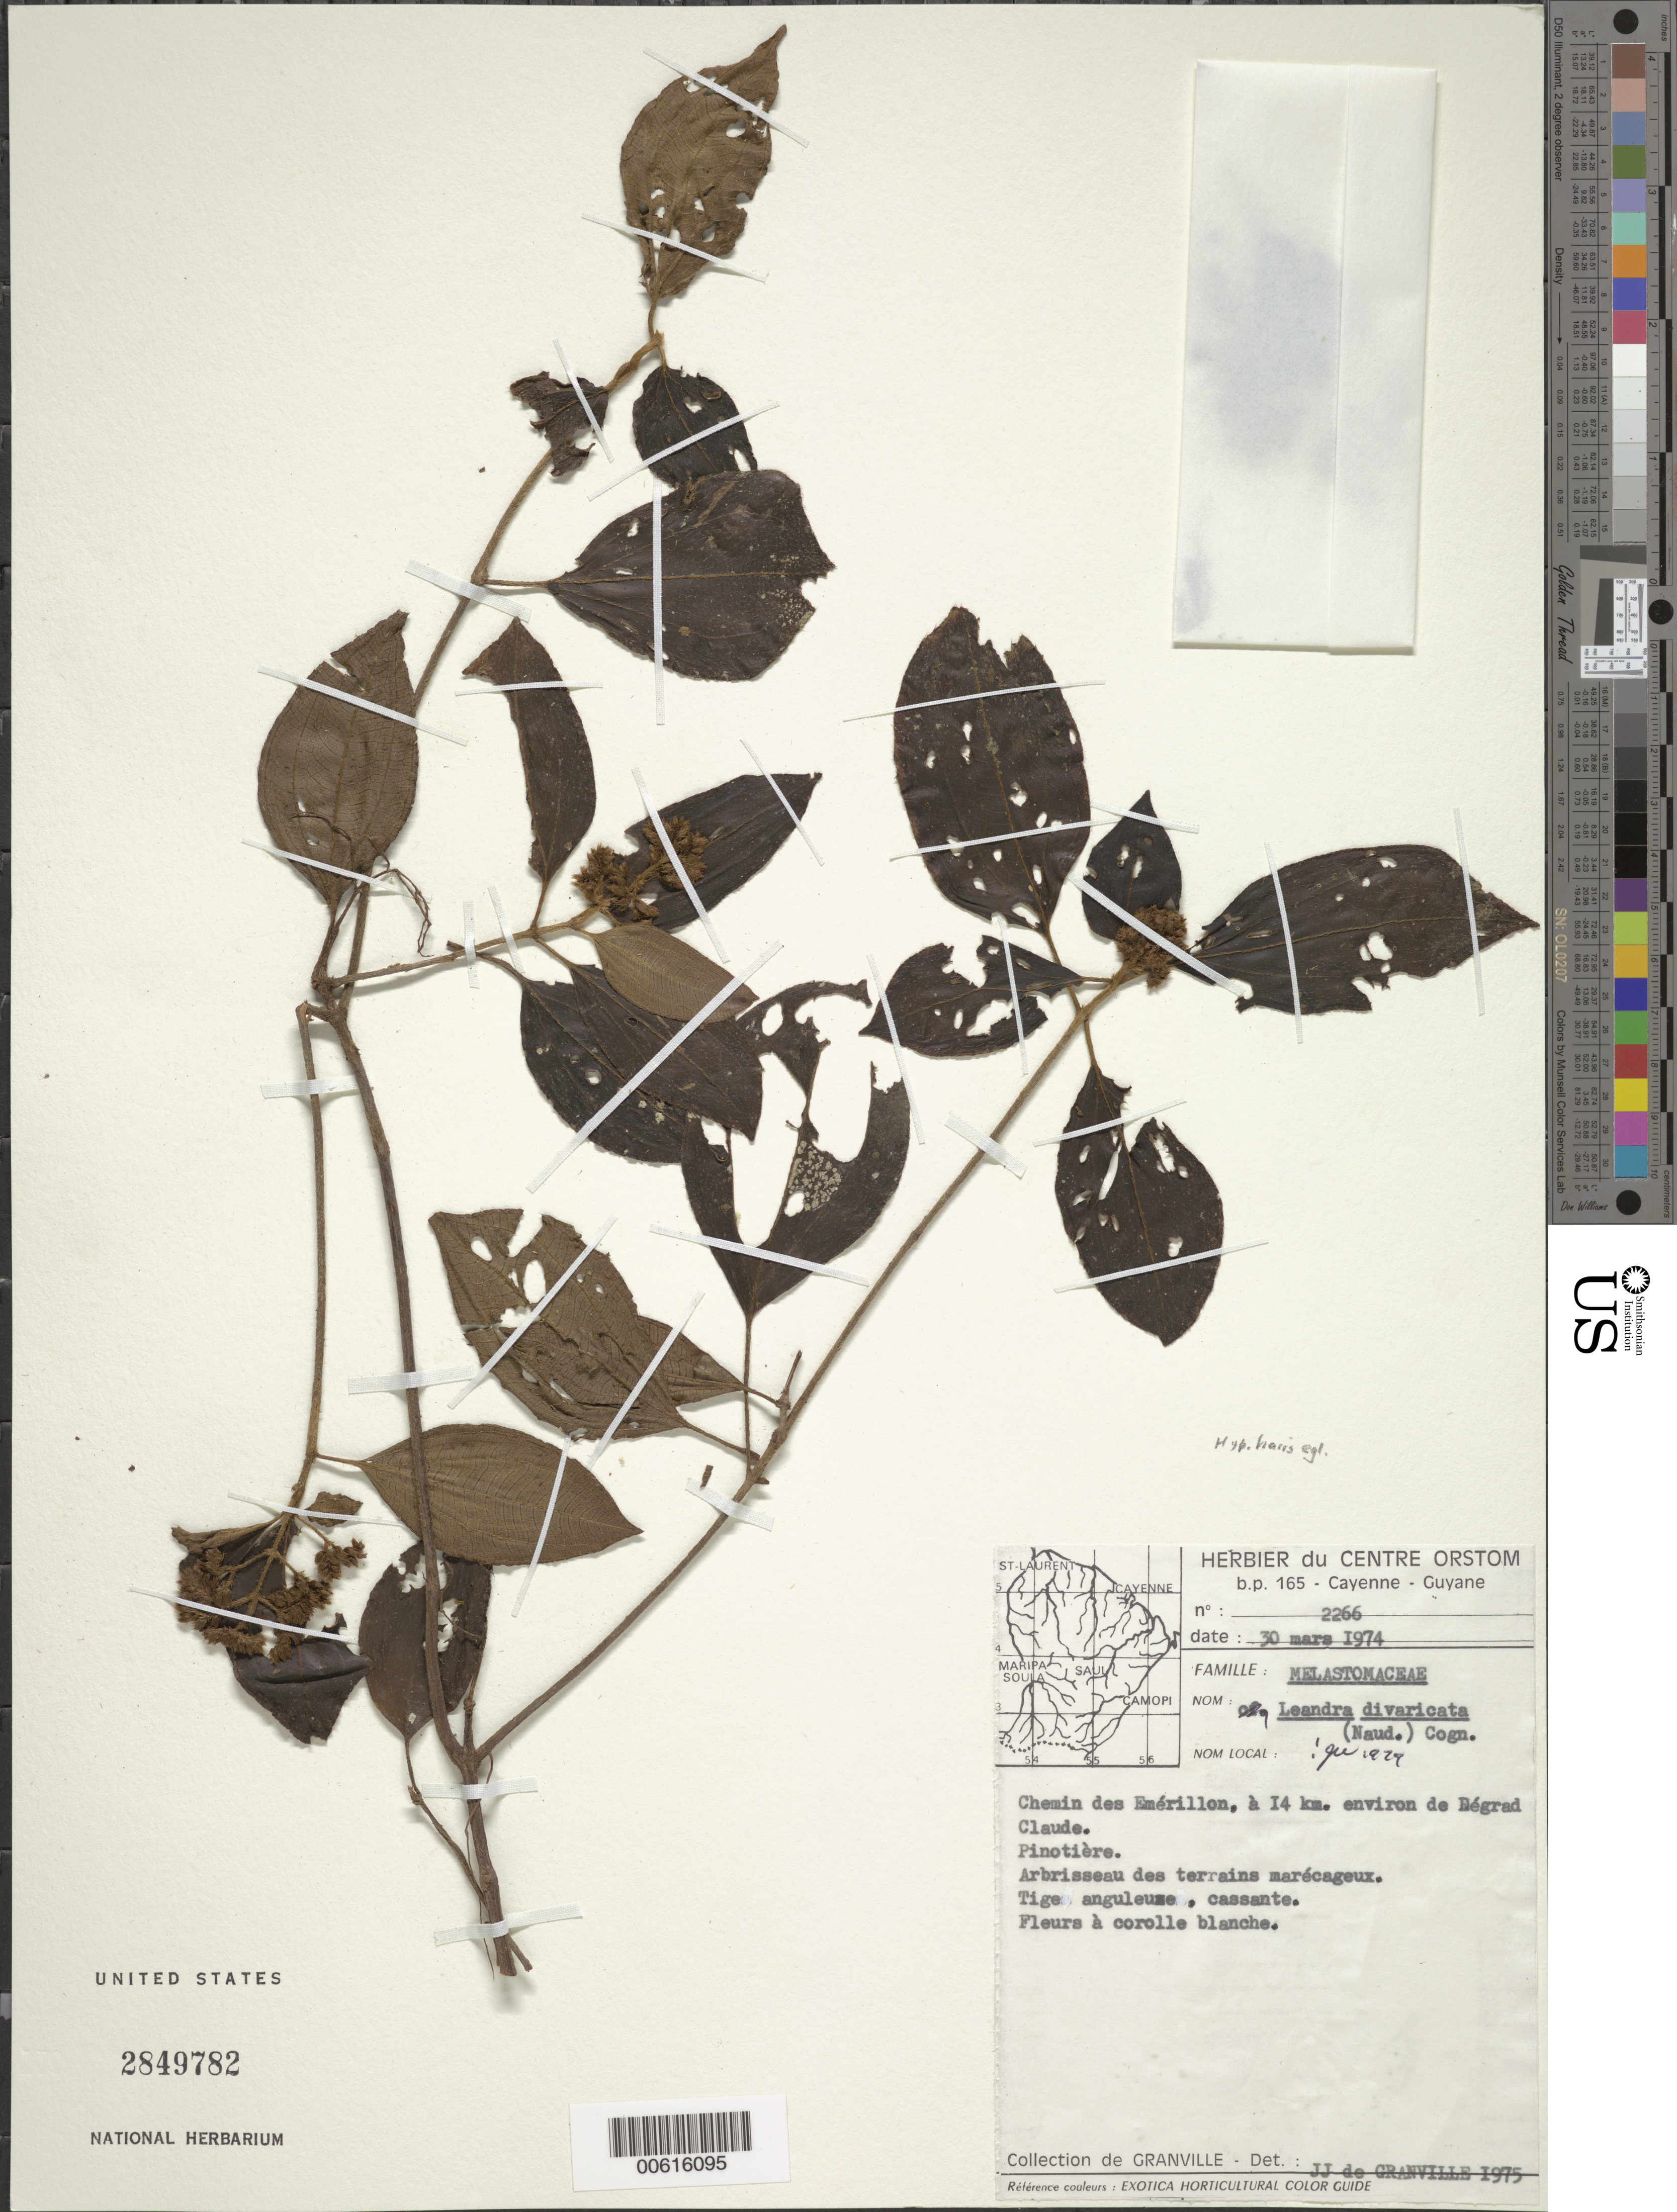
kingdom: Plantae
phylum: Tracheophyta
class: Magnoliopsida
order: Myrtales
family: Melastomataceae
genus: Leandra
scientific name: Leandra divaricata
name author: (Naudin) Cogn.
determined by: Wurdack, John J., (US), US (UNITED STATES)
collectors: J.-J. de Granville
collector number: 2266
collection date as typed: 30-Mar-74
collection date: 1974-03-30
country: French Guiana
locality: Chemin des Emérillons, 14 km env. de Dégrad Claude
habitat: Pinotiere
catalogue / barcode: US 2849782